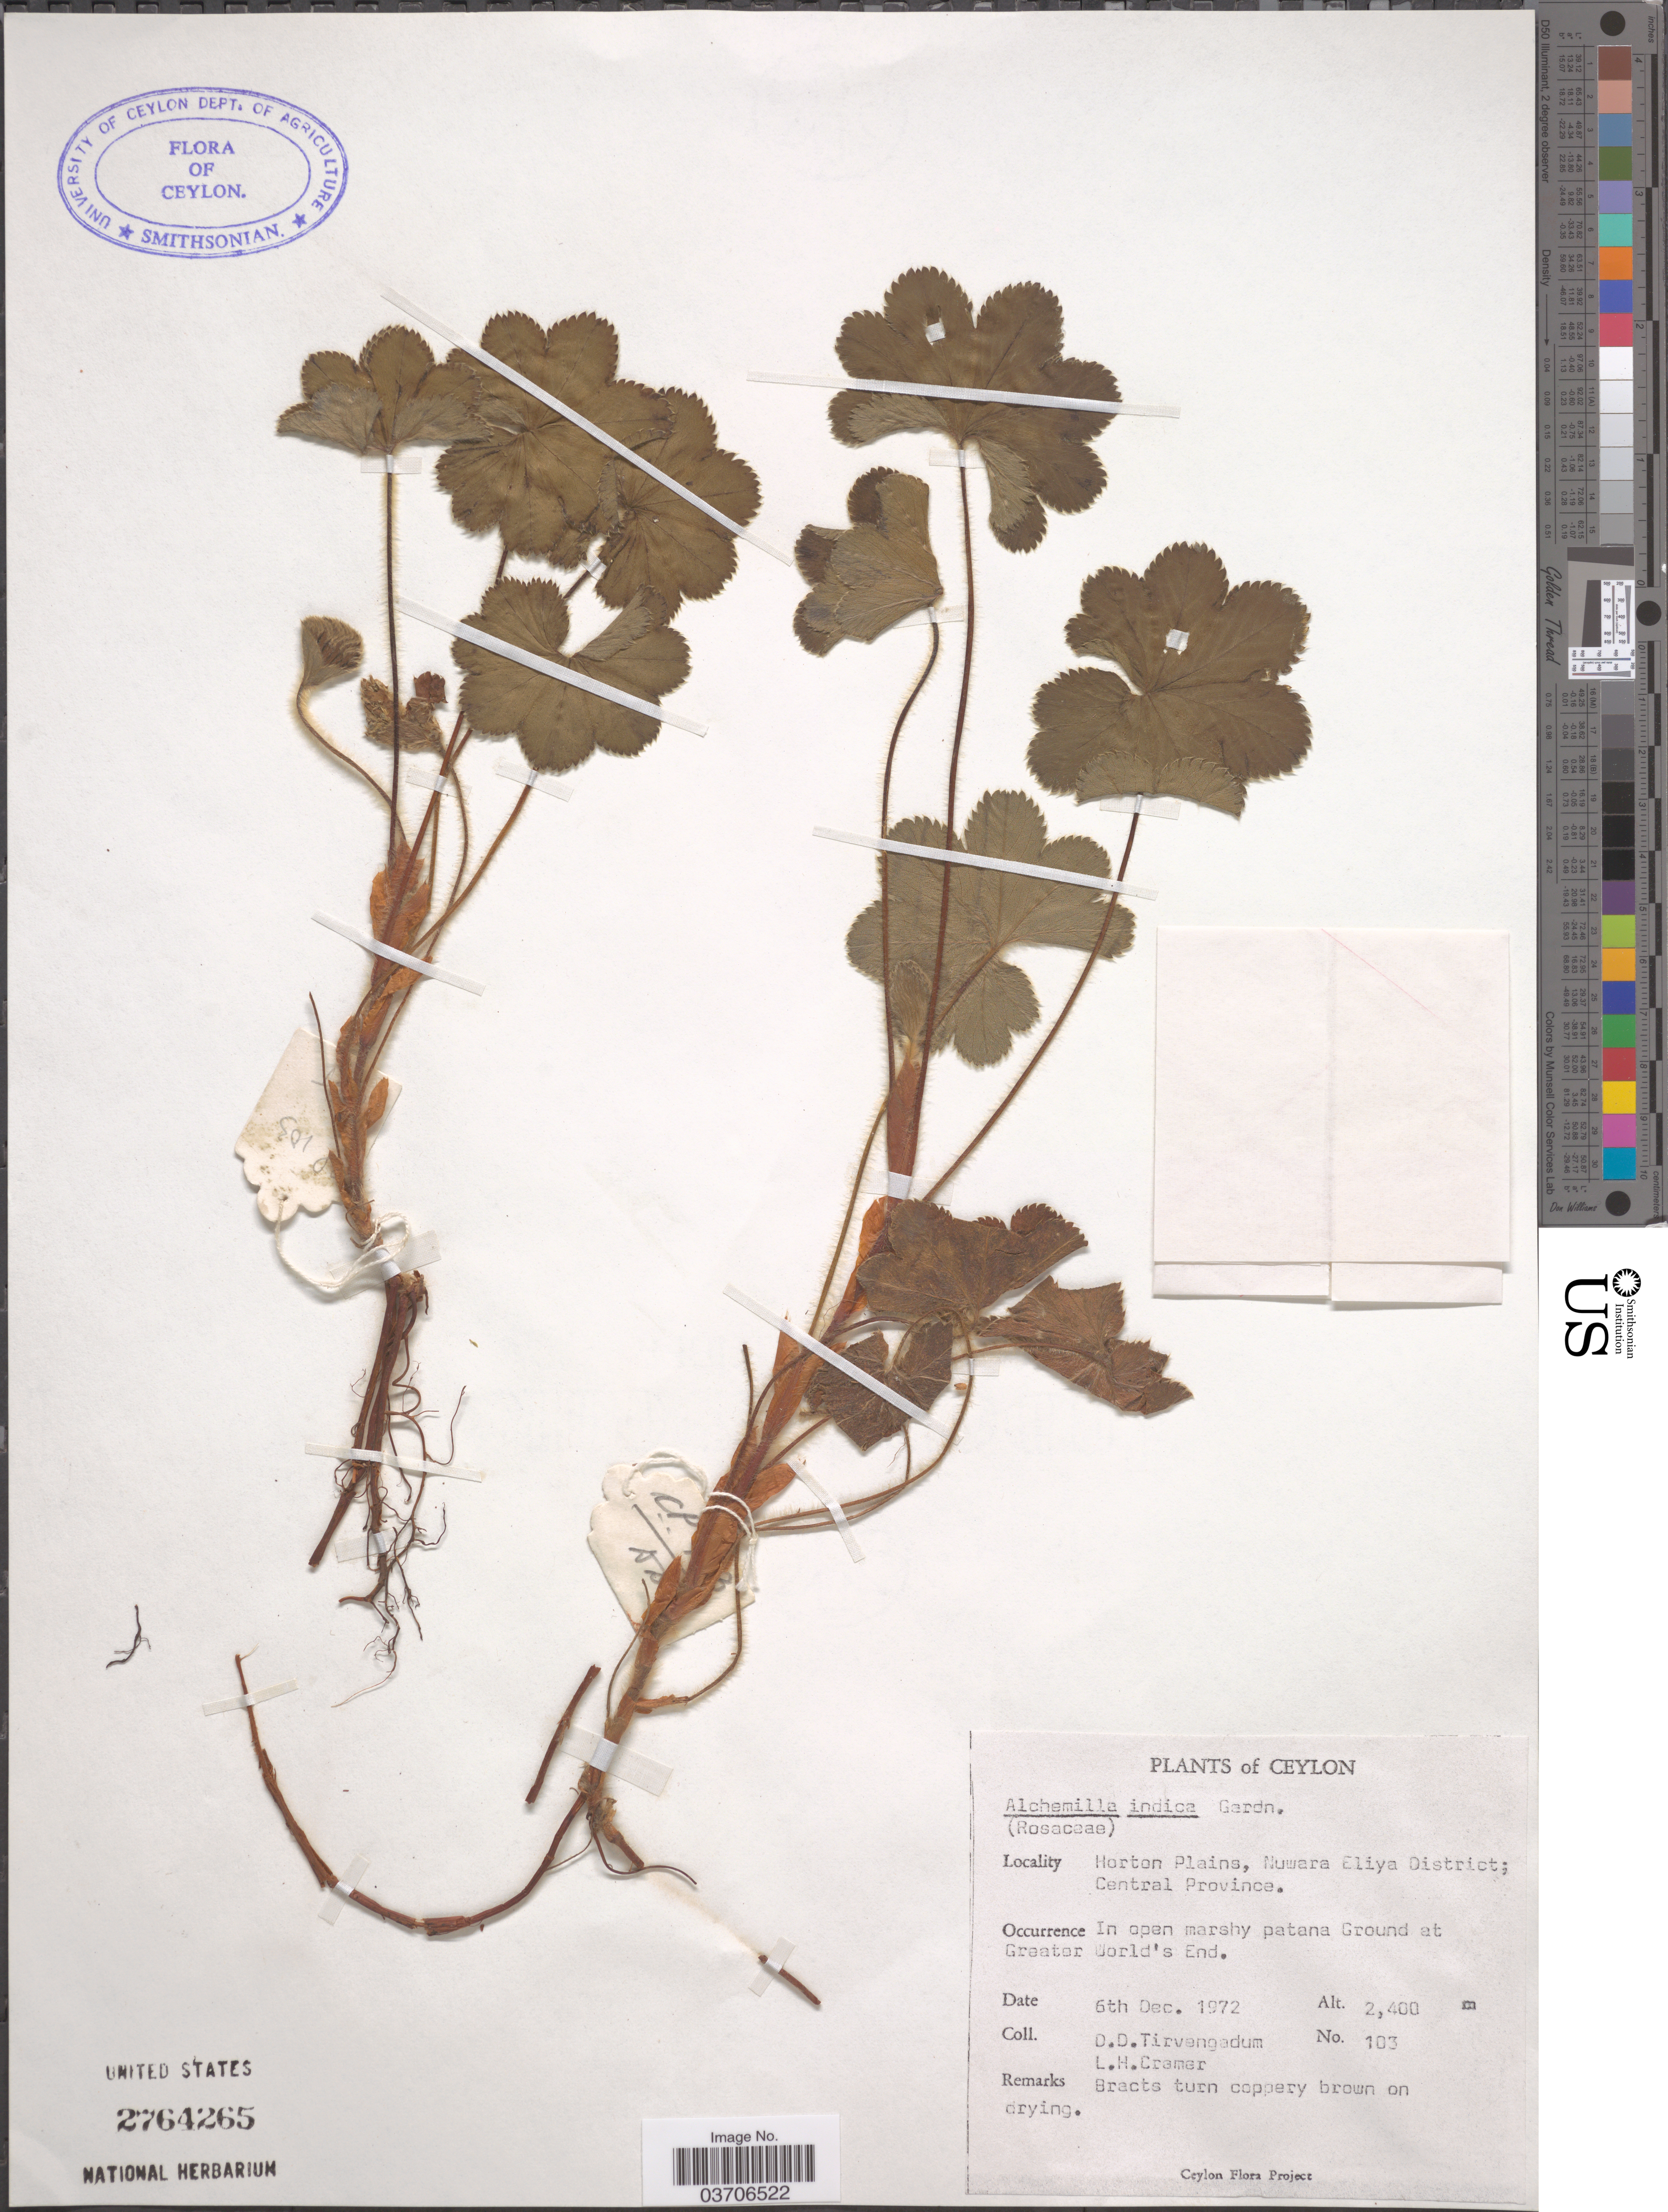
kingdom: Plantae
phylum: Tracheophyta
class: Magnoliopsida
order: Rosales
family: Rosaceae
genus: Alchemilla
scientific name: Alchemilla indica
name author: Gardner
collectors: D. Tirvengadum & L. H. Cramer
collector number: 103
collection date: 1972-12-06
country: Sri Lanka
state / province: Central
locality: Horton Plains, Nuwara Eliya District. Ground at Greater World's End.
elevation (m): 2400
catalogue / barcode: US 2764265